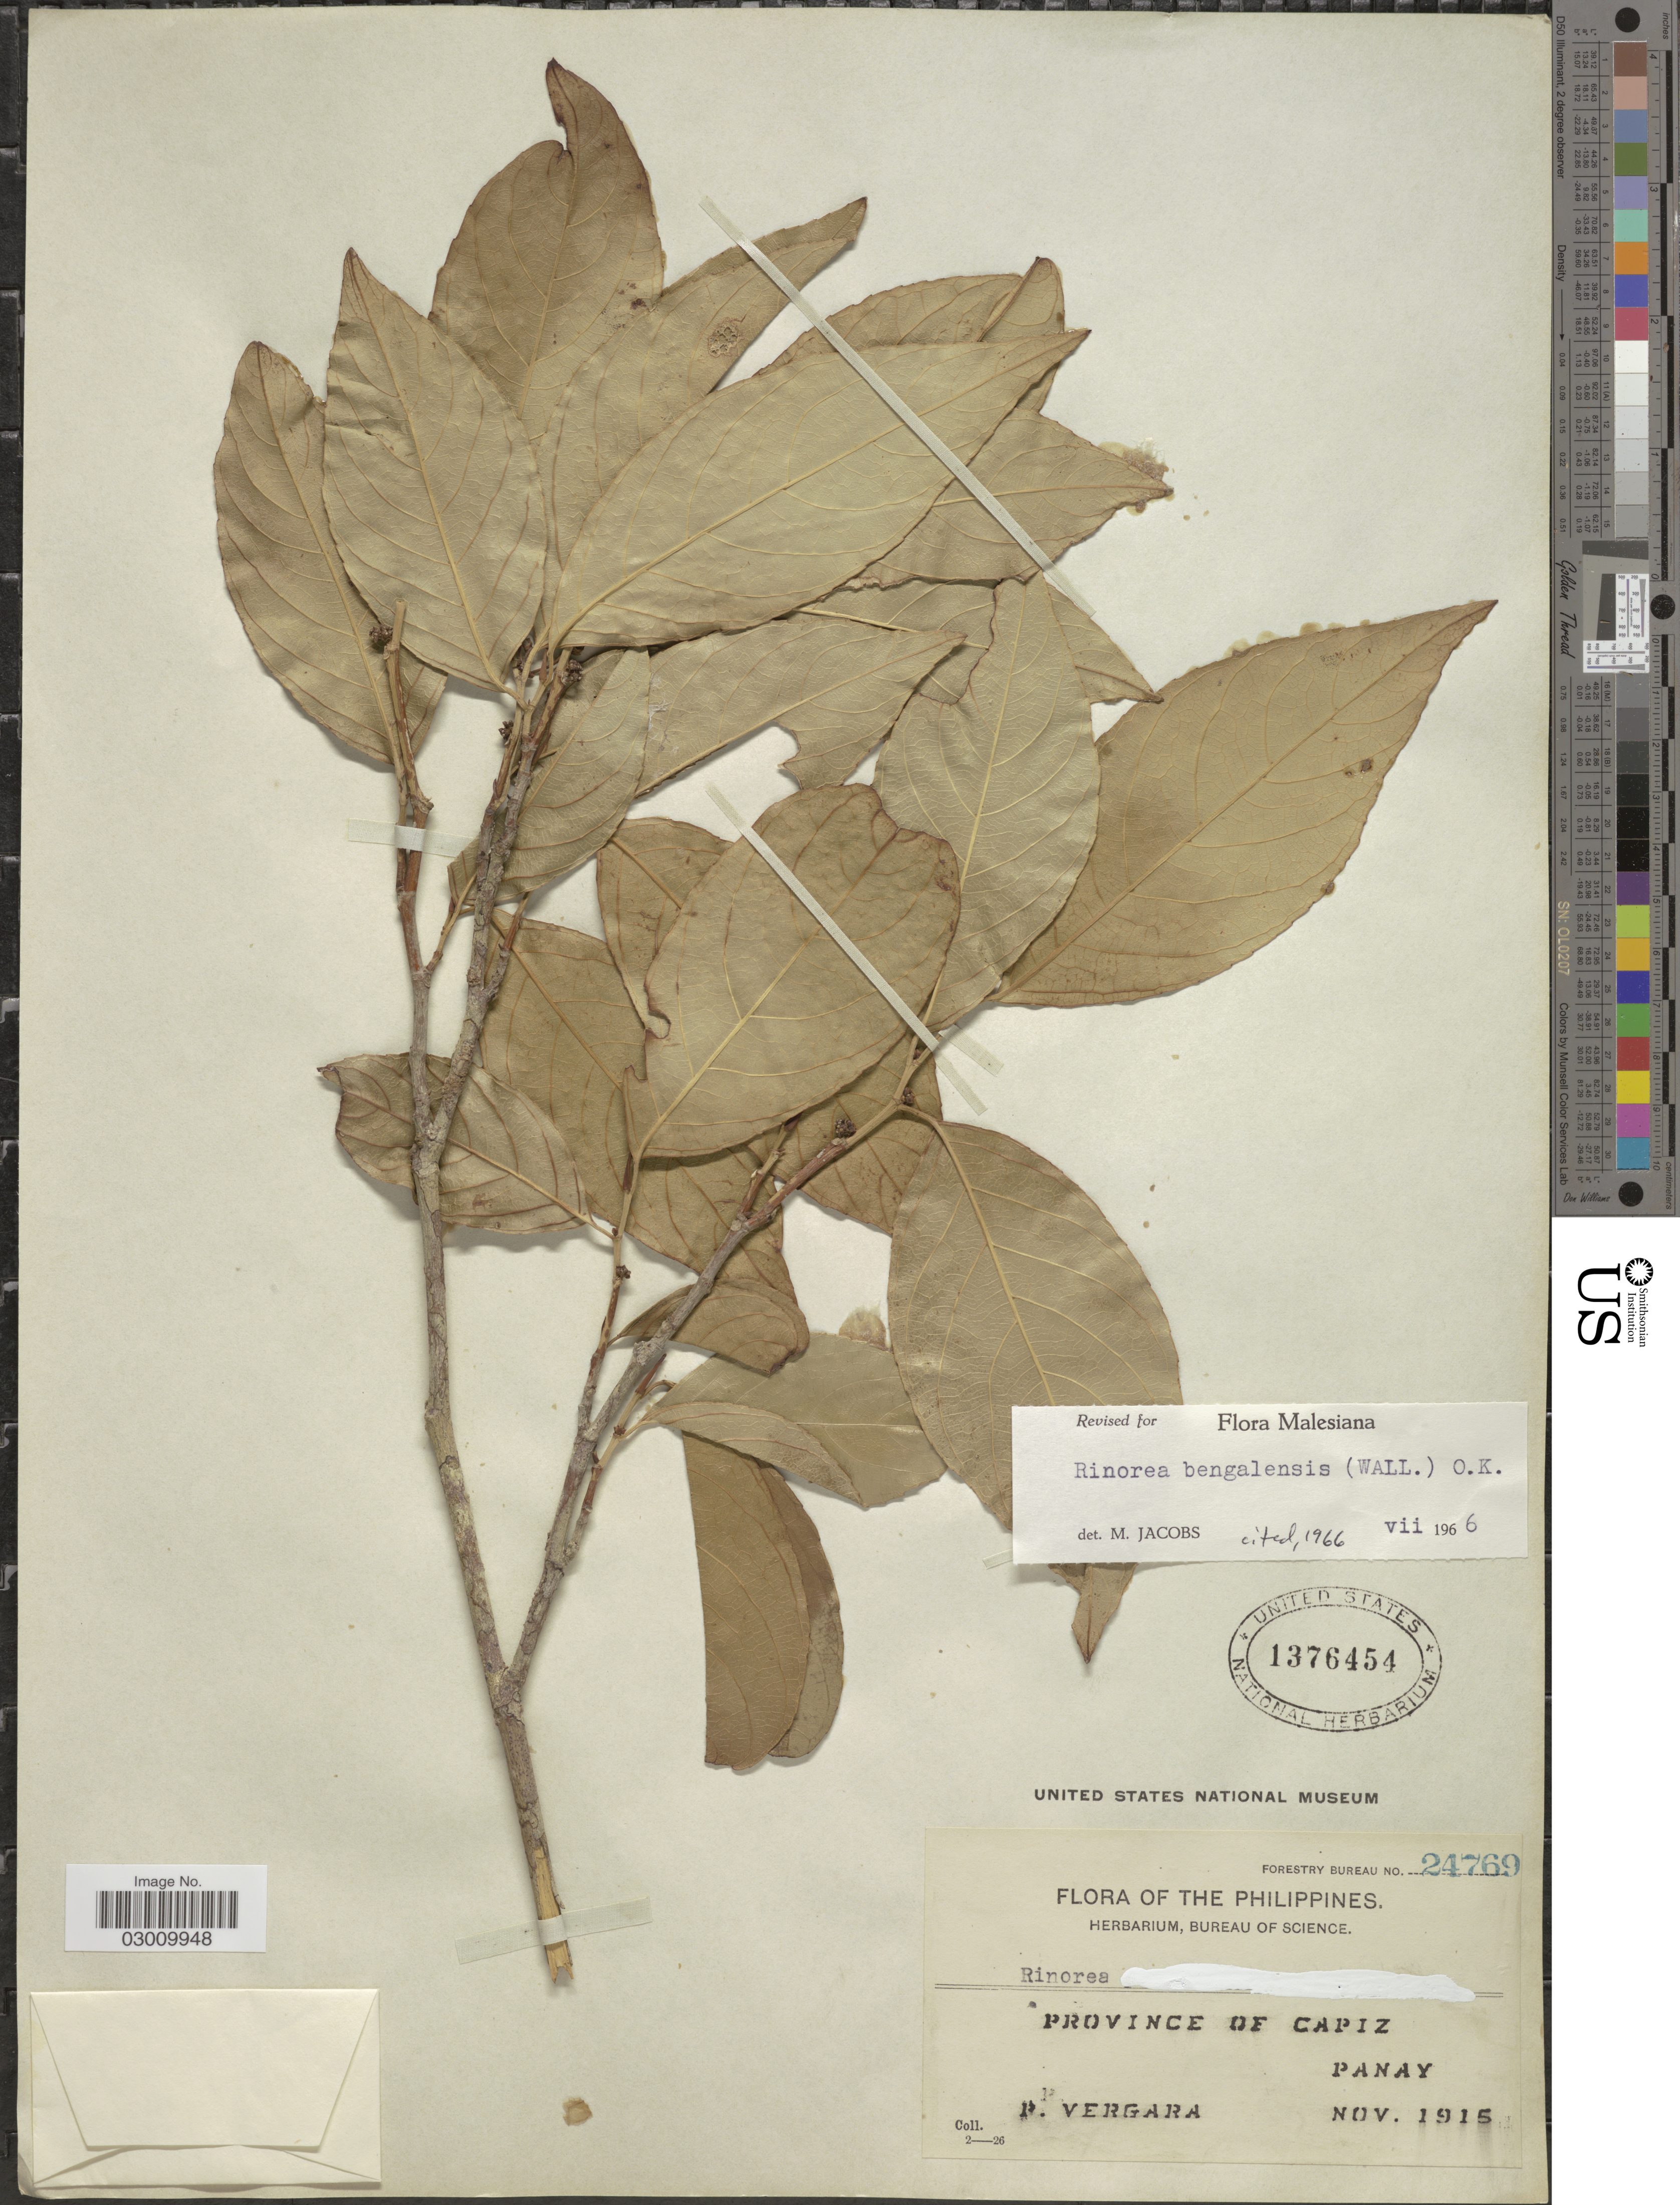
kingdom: Plantae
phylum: Tracheophyta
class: Magnoliopsida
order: Malpighiales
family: Violaceae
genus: Rinorea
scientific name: Rinorea bengalensis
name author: (Wall.) Kuntze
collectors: P. Vergara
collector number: Forestry Bureau 24769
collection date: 1915-11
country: Philippines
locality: Province De Capiz, Panay.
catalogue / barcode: US 1376454